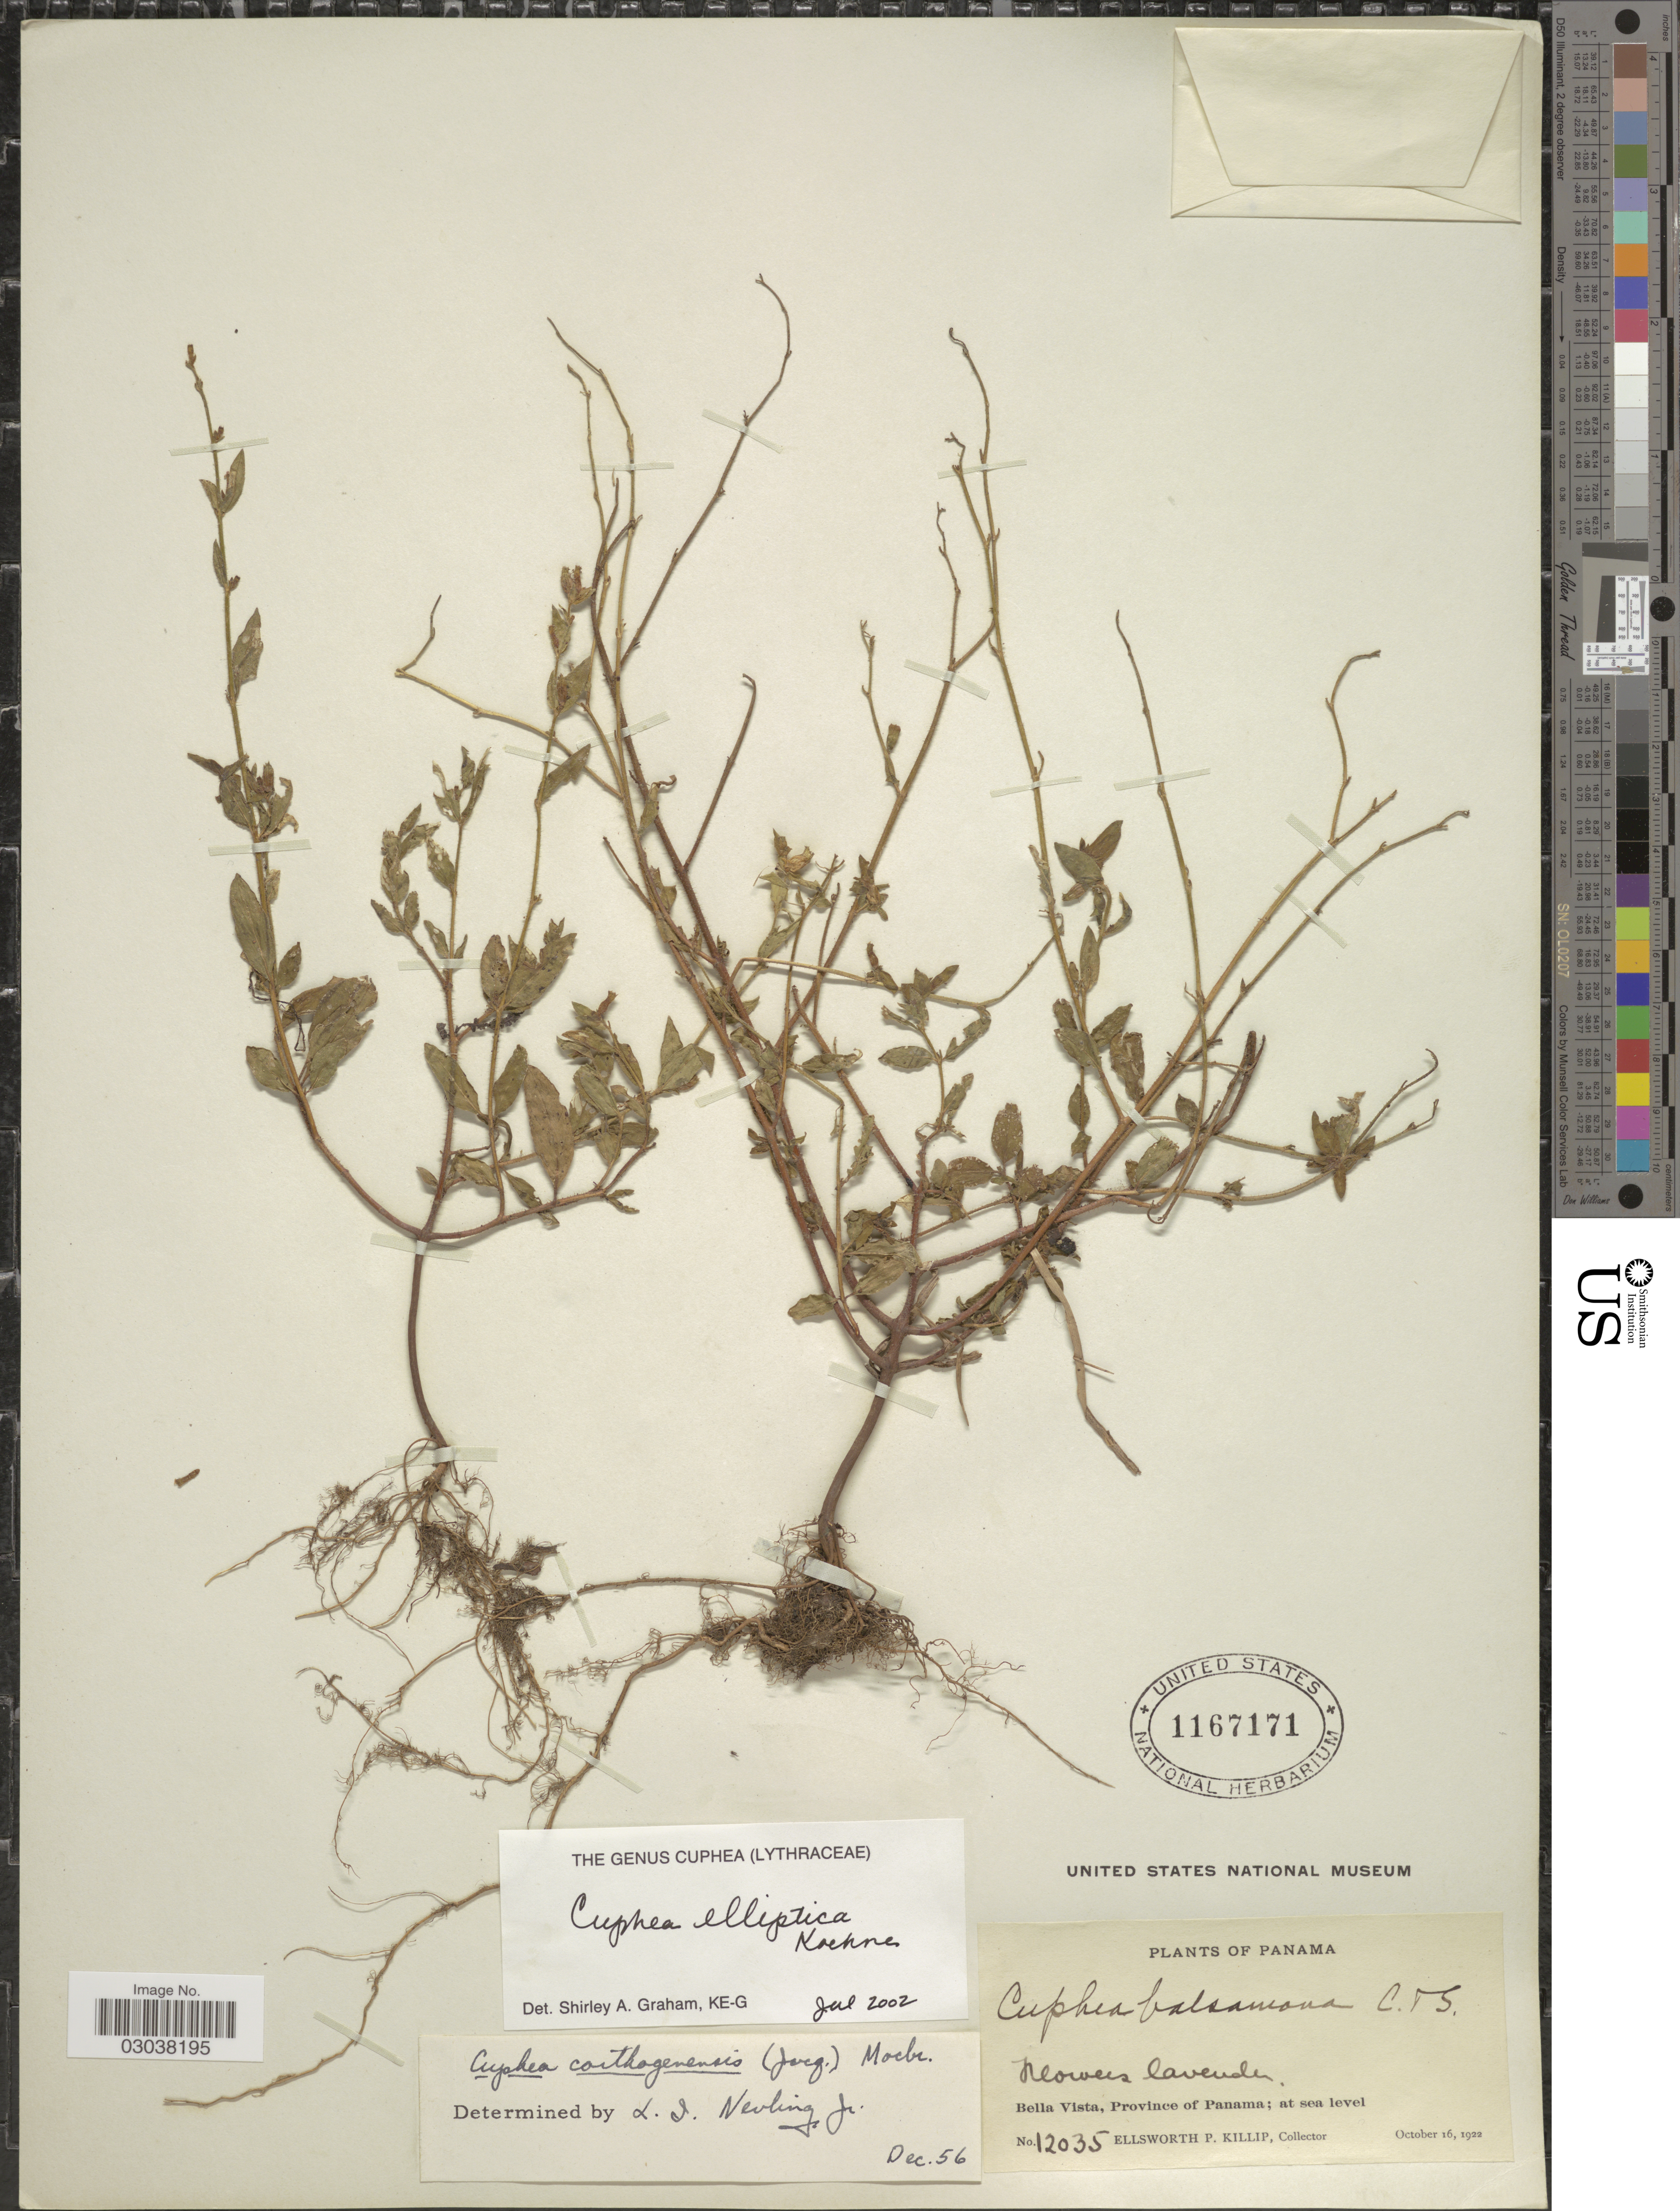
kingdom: Plantae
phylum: Tracheophyta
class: Magnoliopsida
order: Myrtales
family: Lythraceae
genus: Cuphea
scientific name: Cuphea elliptica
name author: Koehne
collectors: E. P. Killip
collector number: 12035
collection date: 1922-10-16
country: Panama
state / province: Panamá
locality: Bella Vista, Province of Panama.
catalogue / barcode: US 1167171